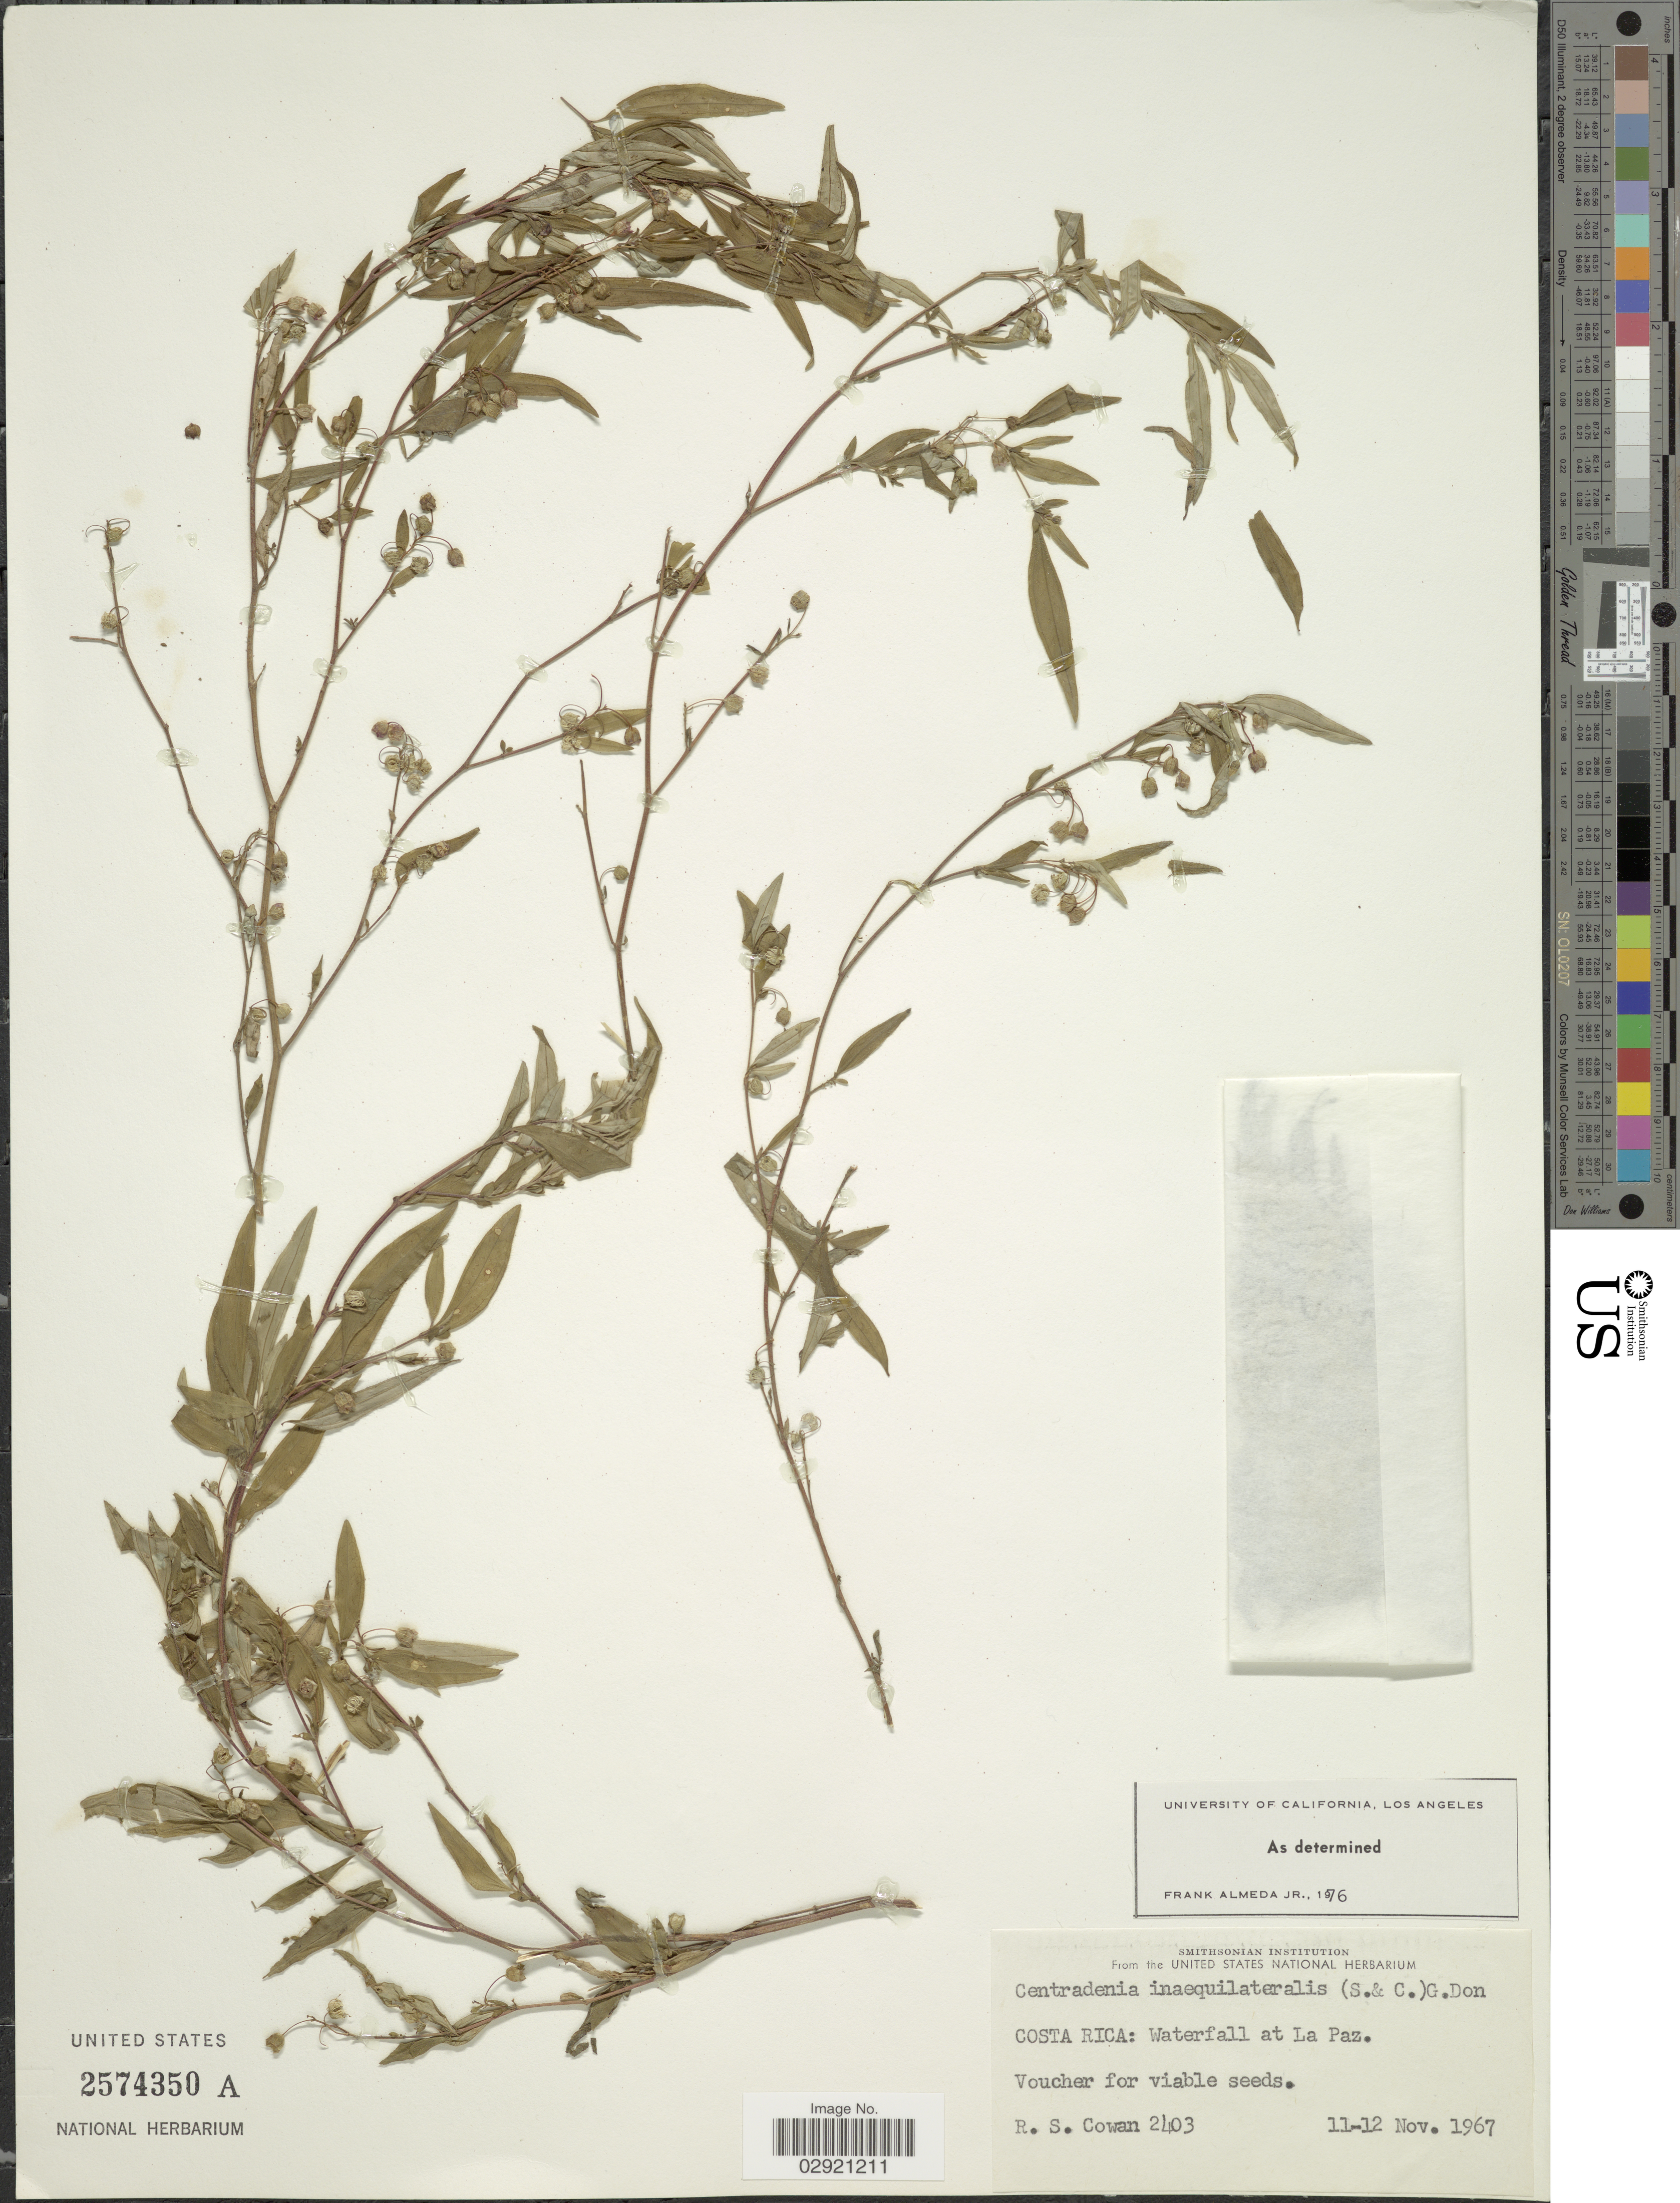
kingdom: Plantae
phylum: Tracheophyta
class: Magnoliopsida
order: Myrtales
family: Melastomataceae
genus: Centradenia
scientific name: Centradenia inaequilateralis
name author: (Gleason) G. Don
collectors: R. S. Cowan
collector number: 2403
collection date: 1967-11-11/1967-11-12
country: Costa Rica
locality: Waterfall at La Paz.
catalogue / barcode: US 2574350A